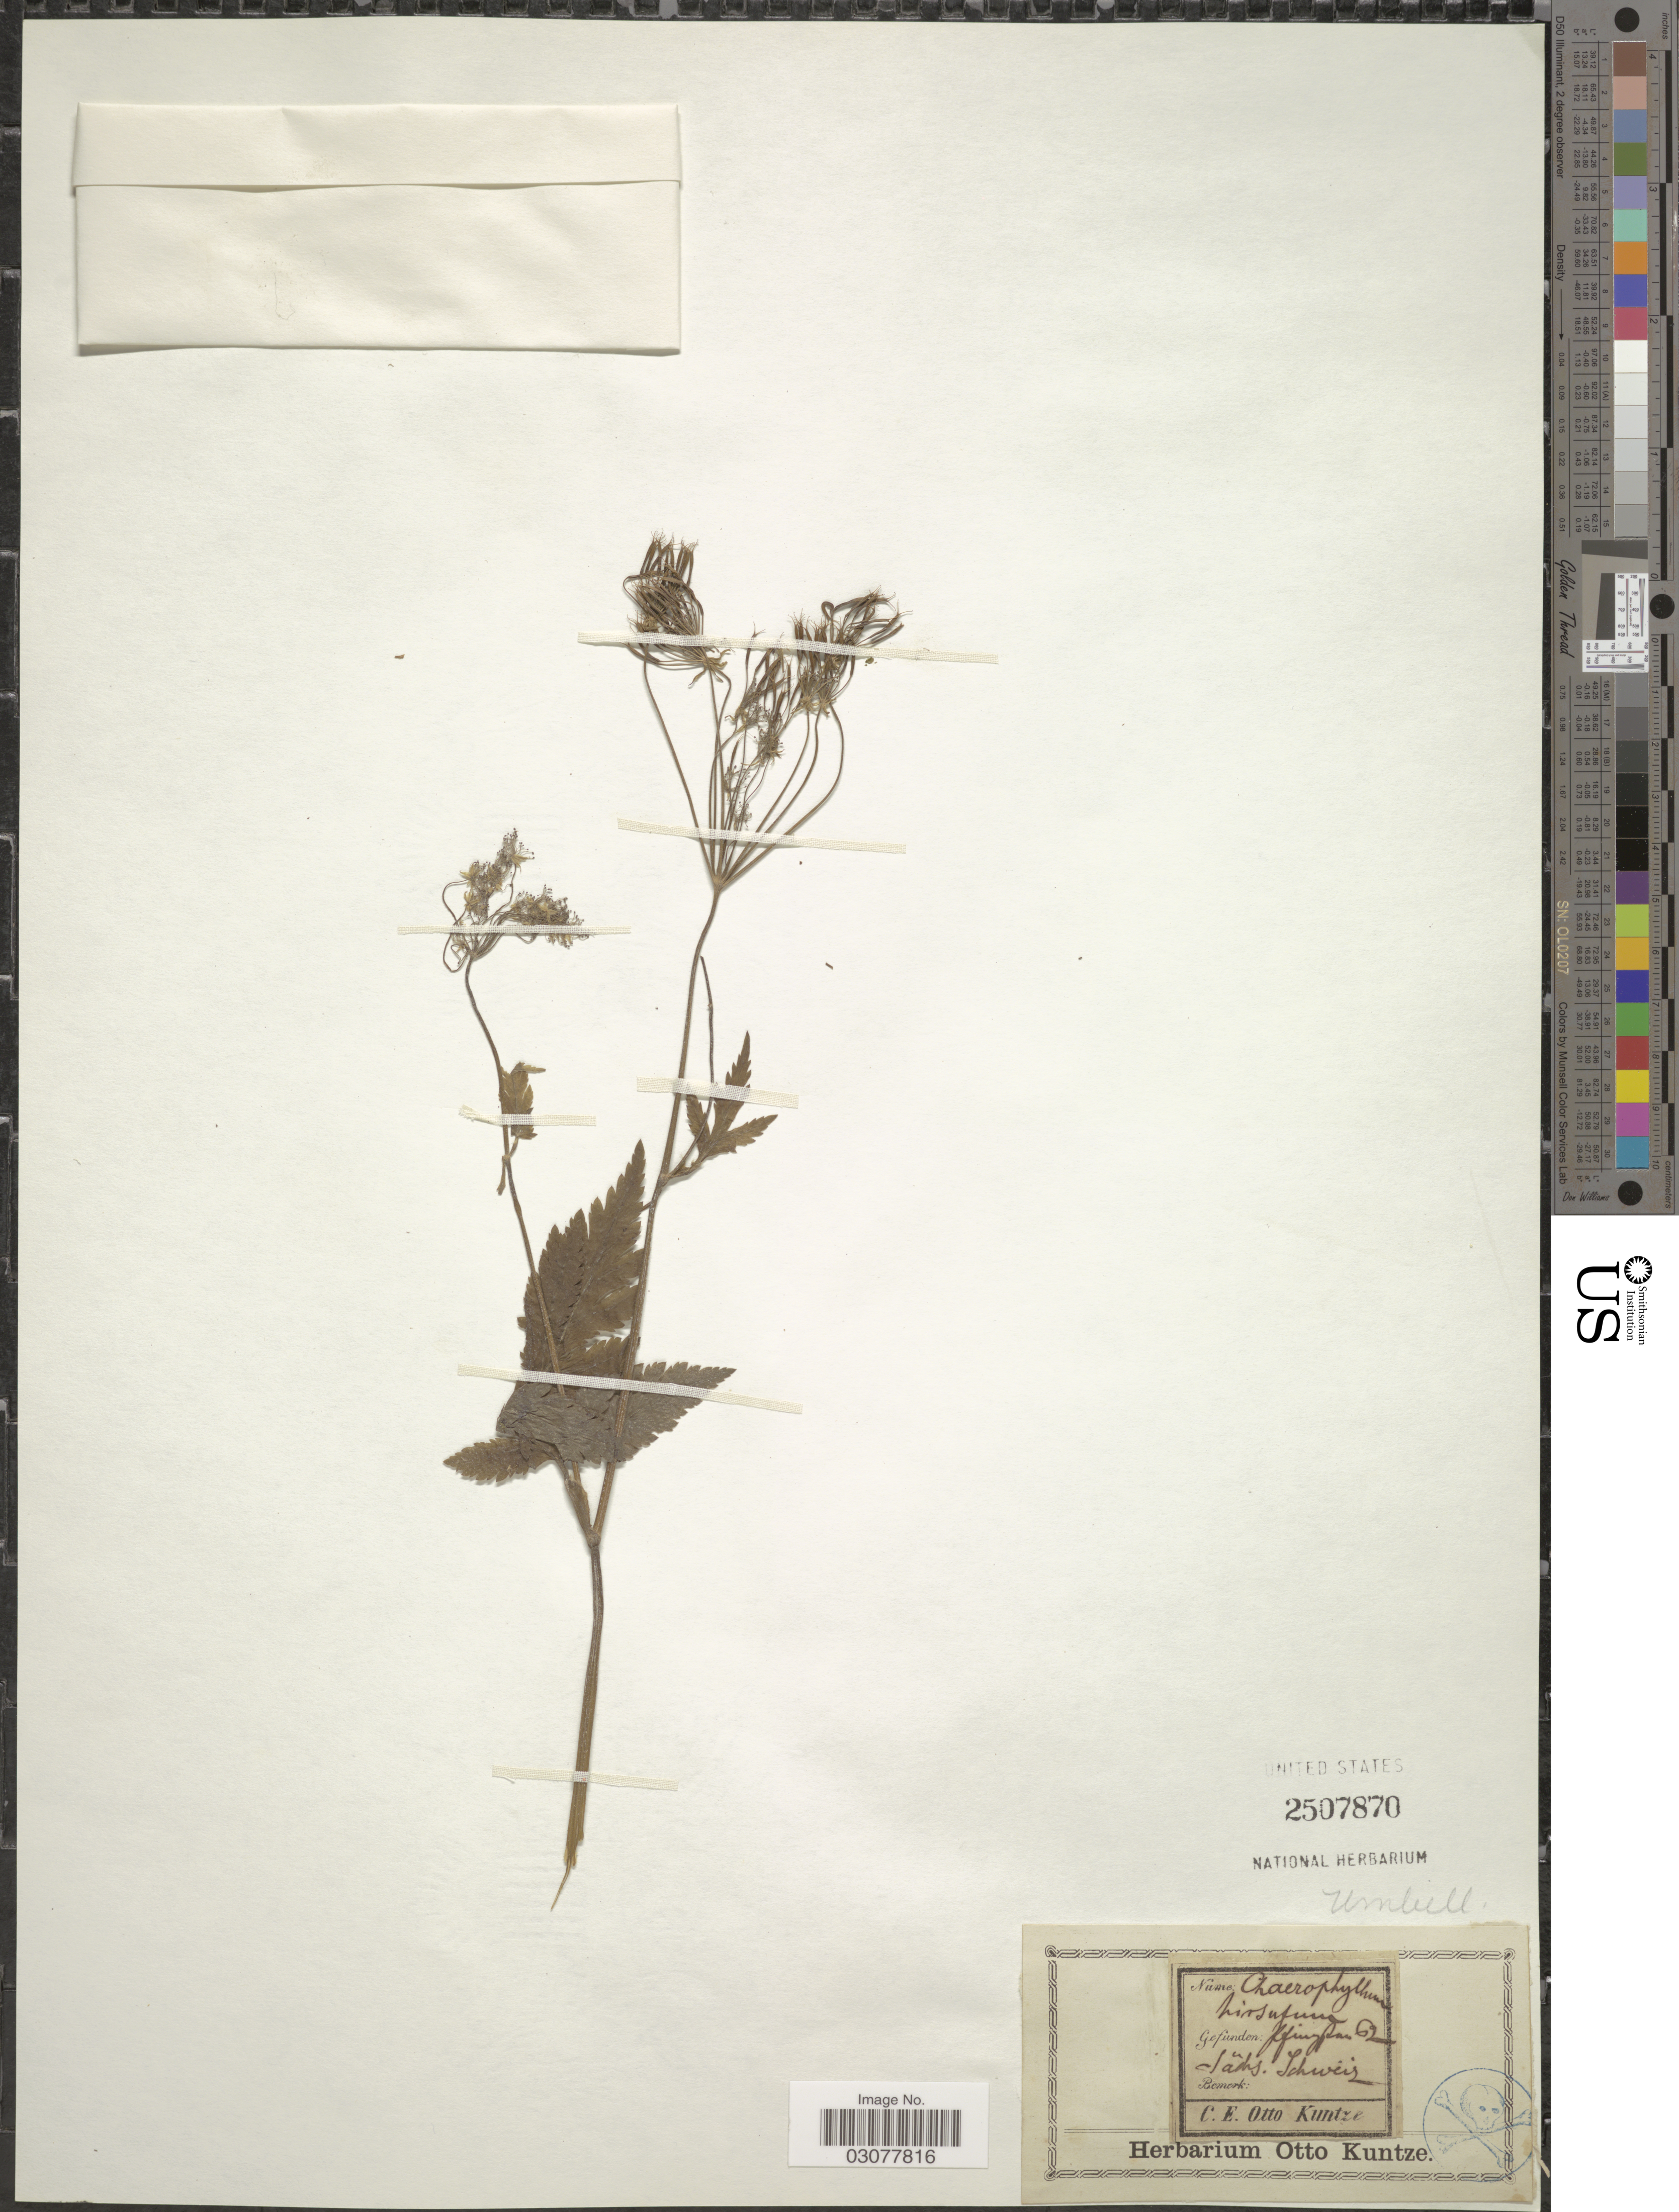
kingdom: Plantae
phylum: Tracheophyta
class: Magnoliopsida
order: Apiales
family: Apiaceae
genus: Chaerophyllum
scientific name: Chaerophyllum hirsutum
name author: L.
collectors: C.E.O. Kuntze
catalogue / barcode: US 2507870